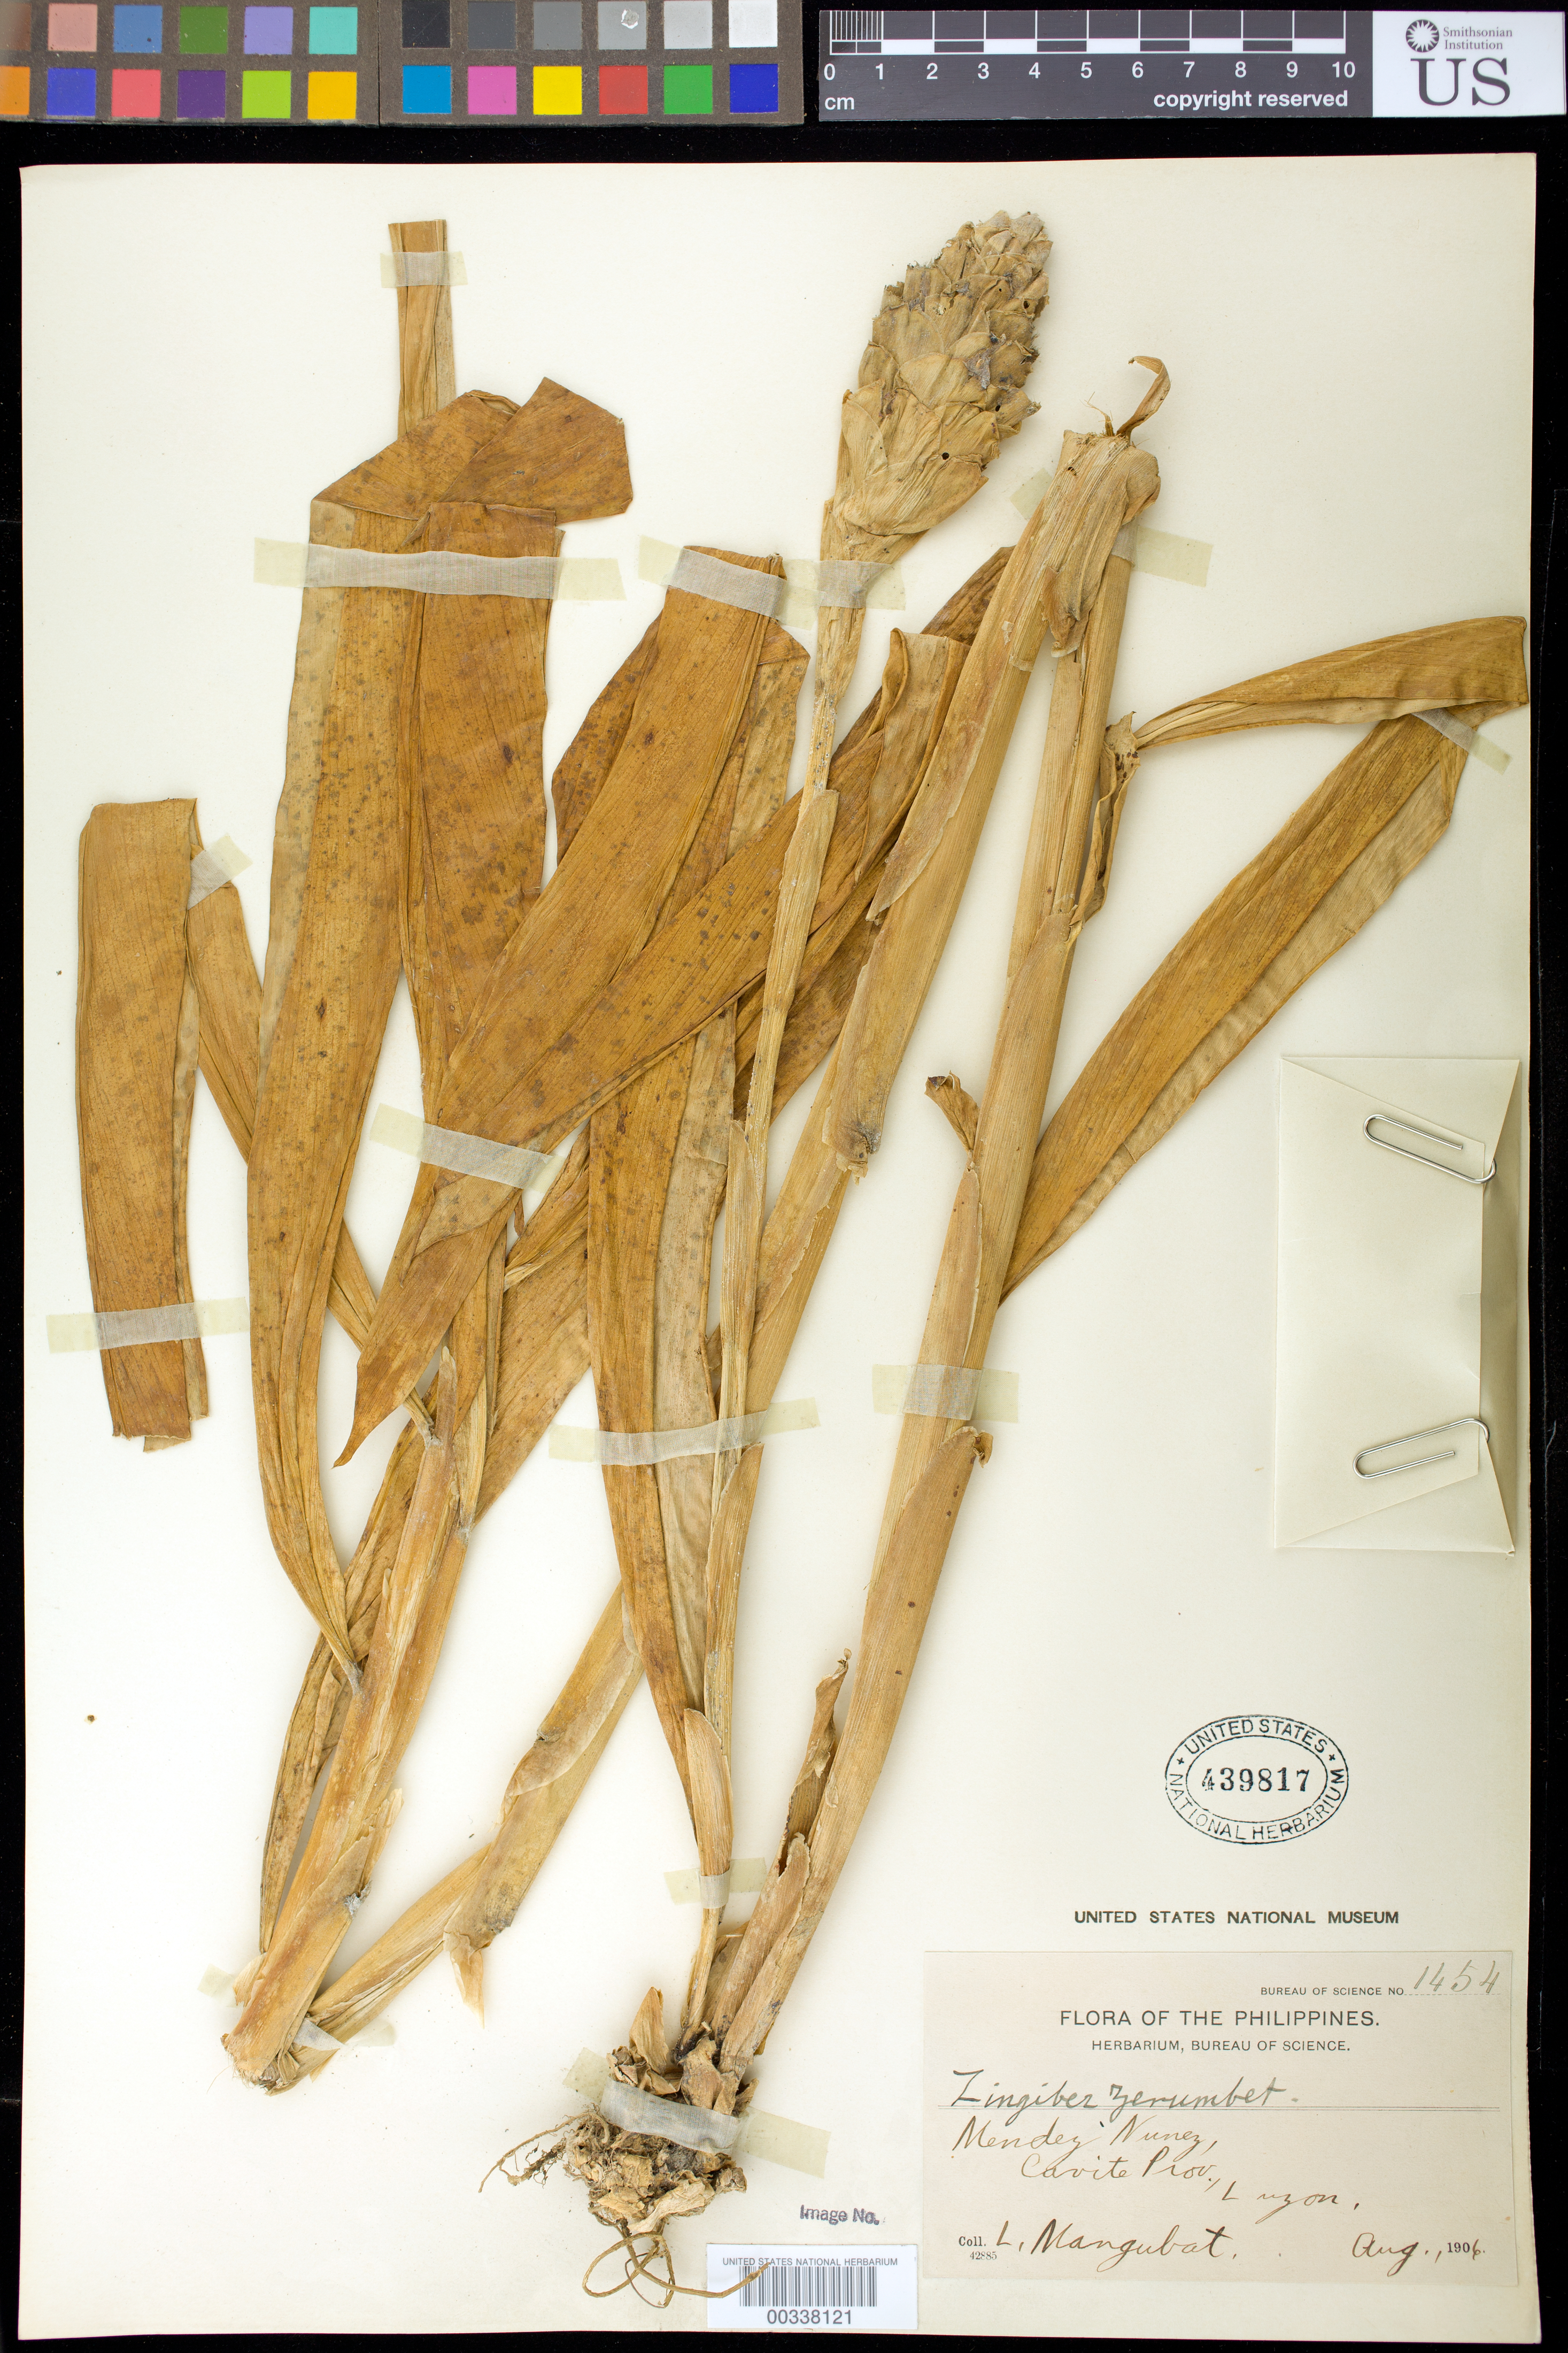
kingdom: Plantae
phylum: Tracheophyta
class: Liliopsida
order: Zingiberales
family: Zingiberaceae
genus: Zingiber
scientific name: Zingiber zerumbet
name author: (L.) Sm.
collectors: L. Mangubat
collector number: Bur. Sci. 1454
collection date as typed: Aug 1906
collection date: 1906-08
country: Philippines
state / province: Calabarzon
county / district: Cavite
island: Luzon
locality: Mendez nunez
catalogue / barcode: US 439817